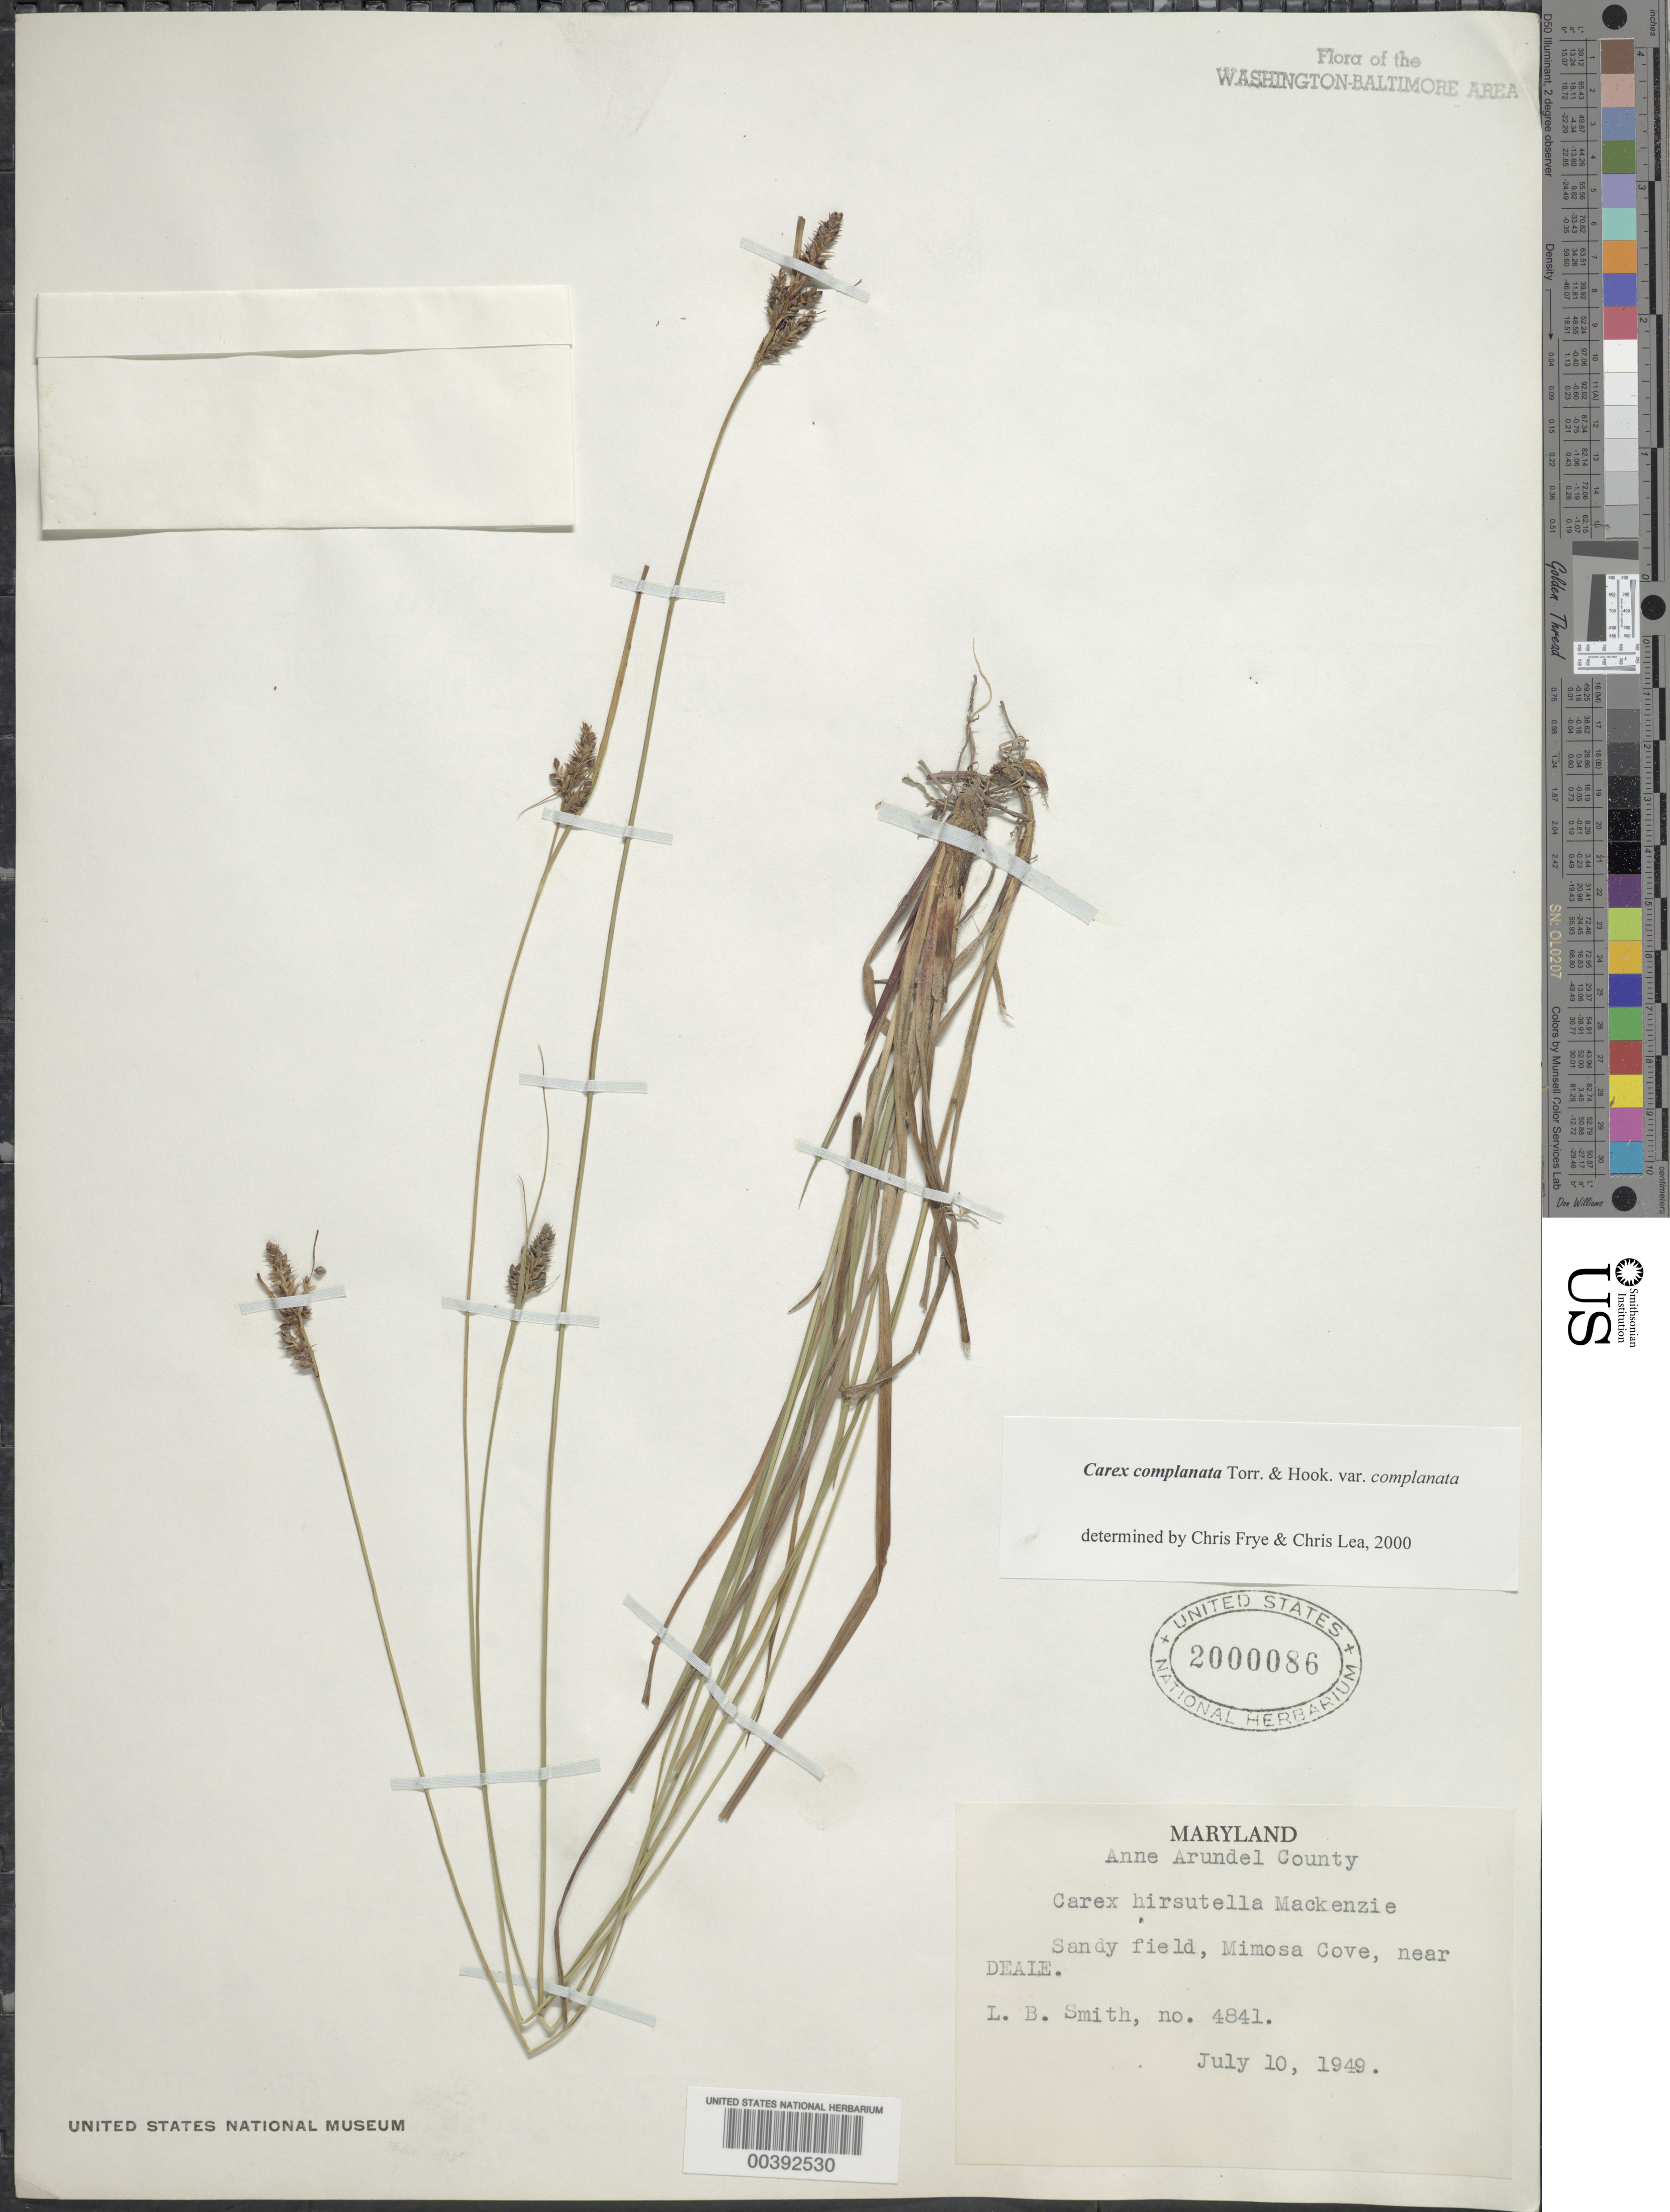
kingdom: Plantae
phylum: Tracheophyta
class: Liliopsida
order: Poales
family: Cyperaceae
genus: Carex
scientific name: Carex complanata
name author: Torr. & Hook.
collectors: L. Smith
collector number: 4841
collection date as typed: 10 Jul 1949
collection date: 1949-07-10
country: United States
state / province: Maryland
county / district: Anne Arundel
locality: Mimosa Cove, near Deale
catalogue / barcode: US 2000086